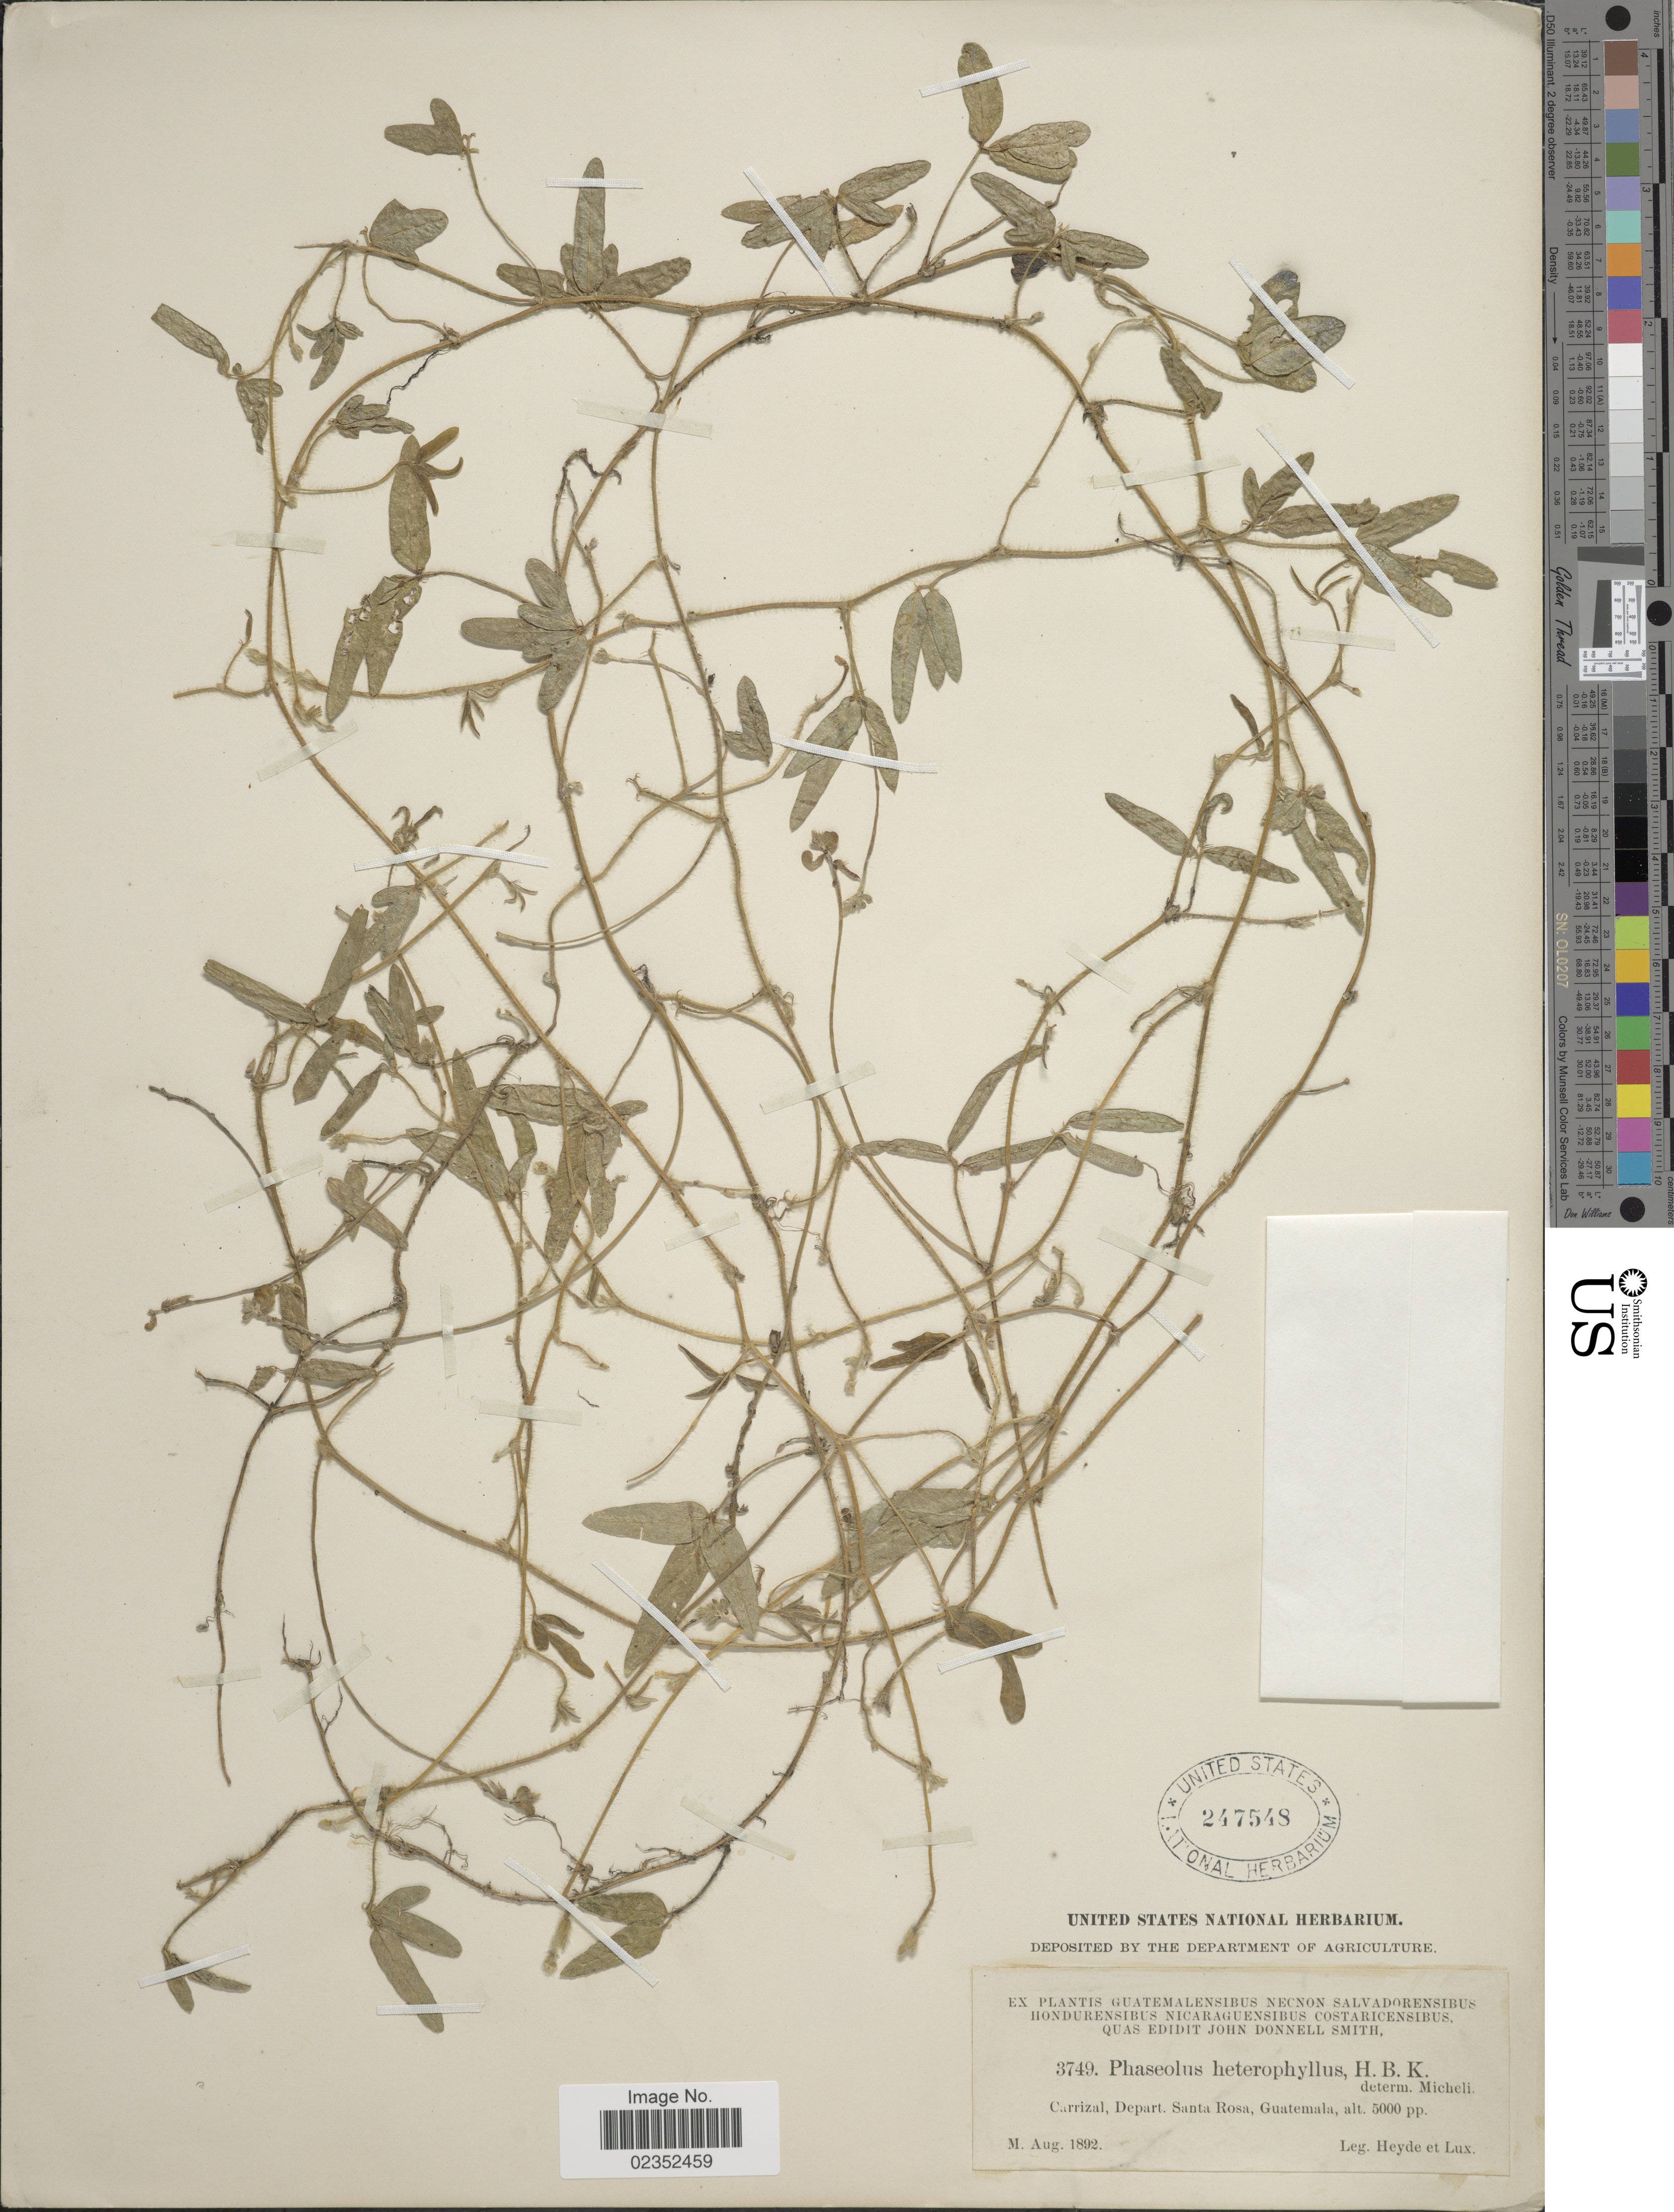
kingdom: Plantae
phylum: Tracheophyta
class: Magnoliopsida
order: Fabales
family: Fabaceae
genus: Macroptilium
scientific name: Macroptilium gibbosifolium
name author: (Ortega) A. Delgado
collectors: Heyde & Lux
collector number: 3749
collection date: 1892-08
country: Guatemala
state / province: Santa Rosa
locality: Carrizal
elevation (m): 1524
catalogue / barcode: US 247548